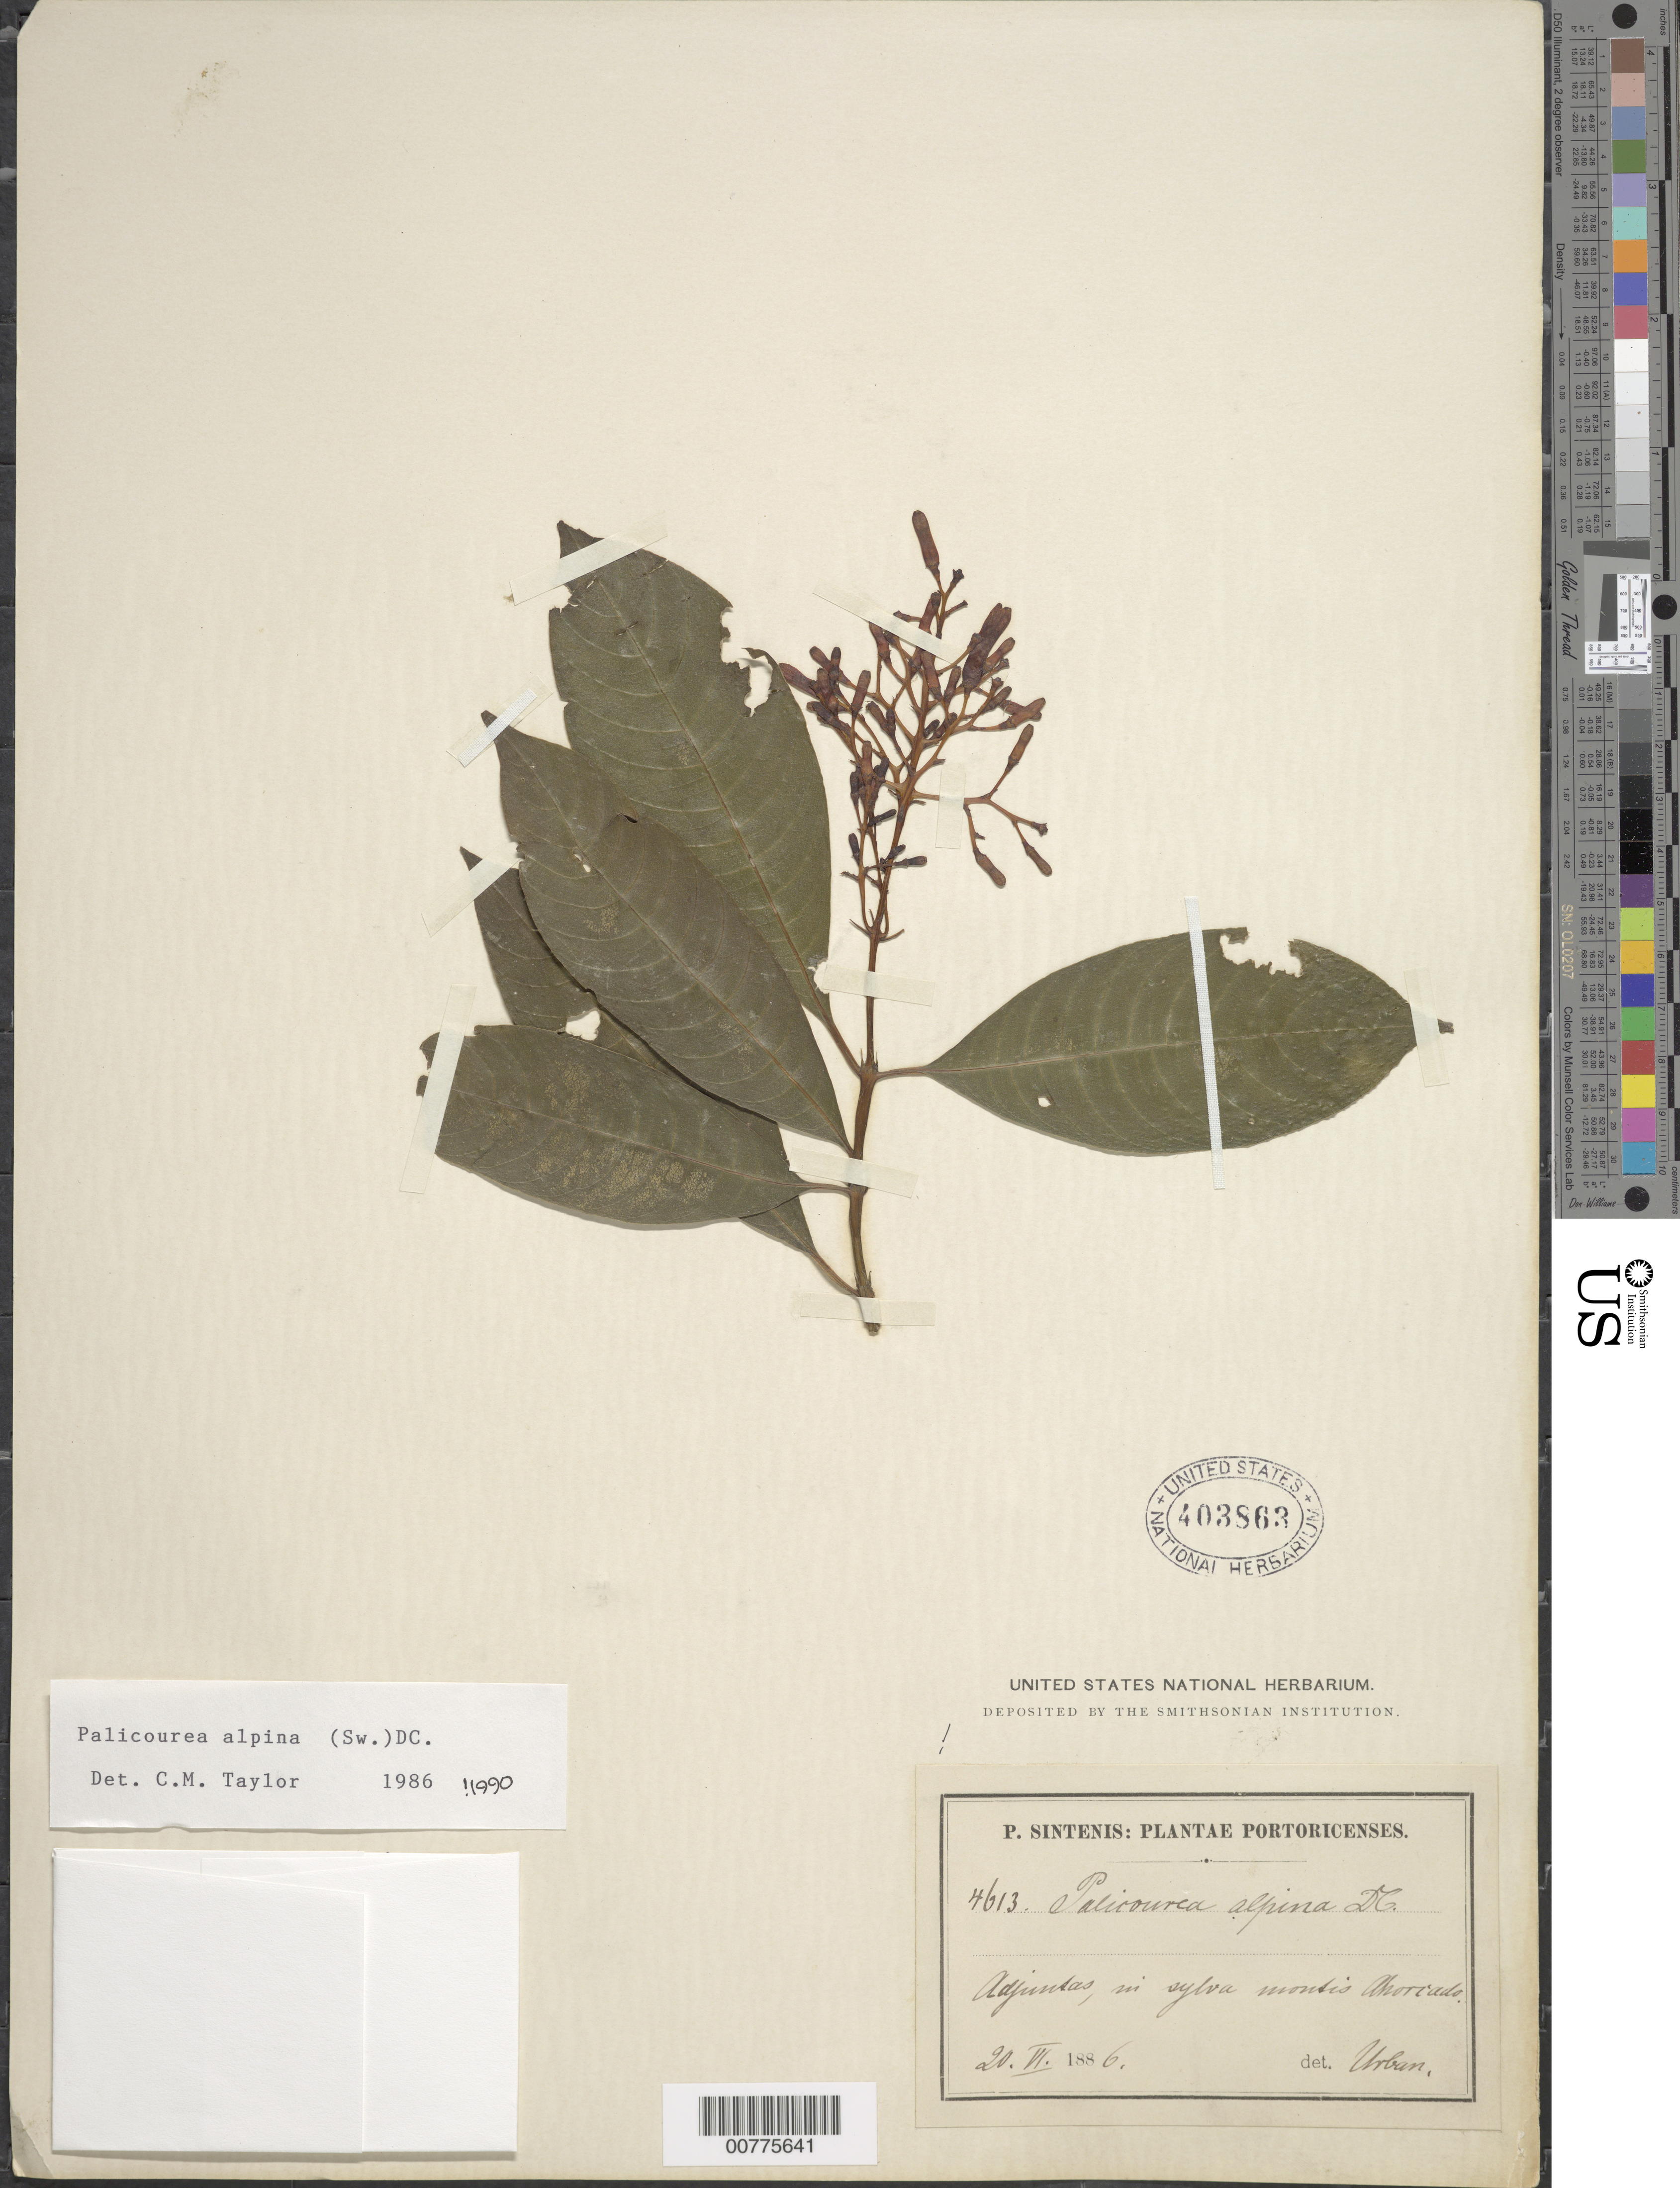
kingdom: Plantae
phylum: Tracheophyta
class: Magnoliopsida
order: Gentianales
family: Rubiaceae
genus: Palicourea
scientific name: Palicourea alpina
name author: (Sw.) DC.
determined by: Taylor, Charlotte M.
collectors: P. Sintenis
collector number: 4613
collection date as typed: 20 Jun 1886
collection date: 1886-06-20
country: Puerto Rico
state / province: Adjuntas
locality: Adjuntas, in sylva montis Ahorcado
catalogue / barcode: US 403863